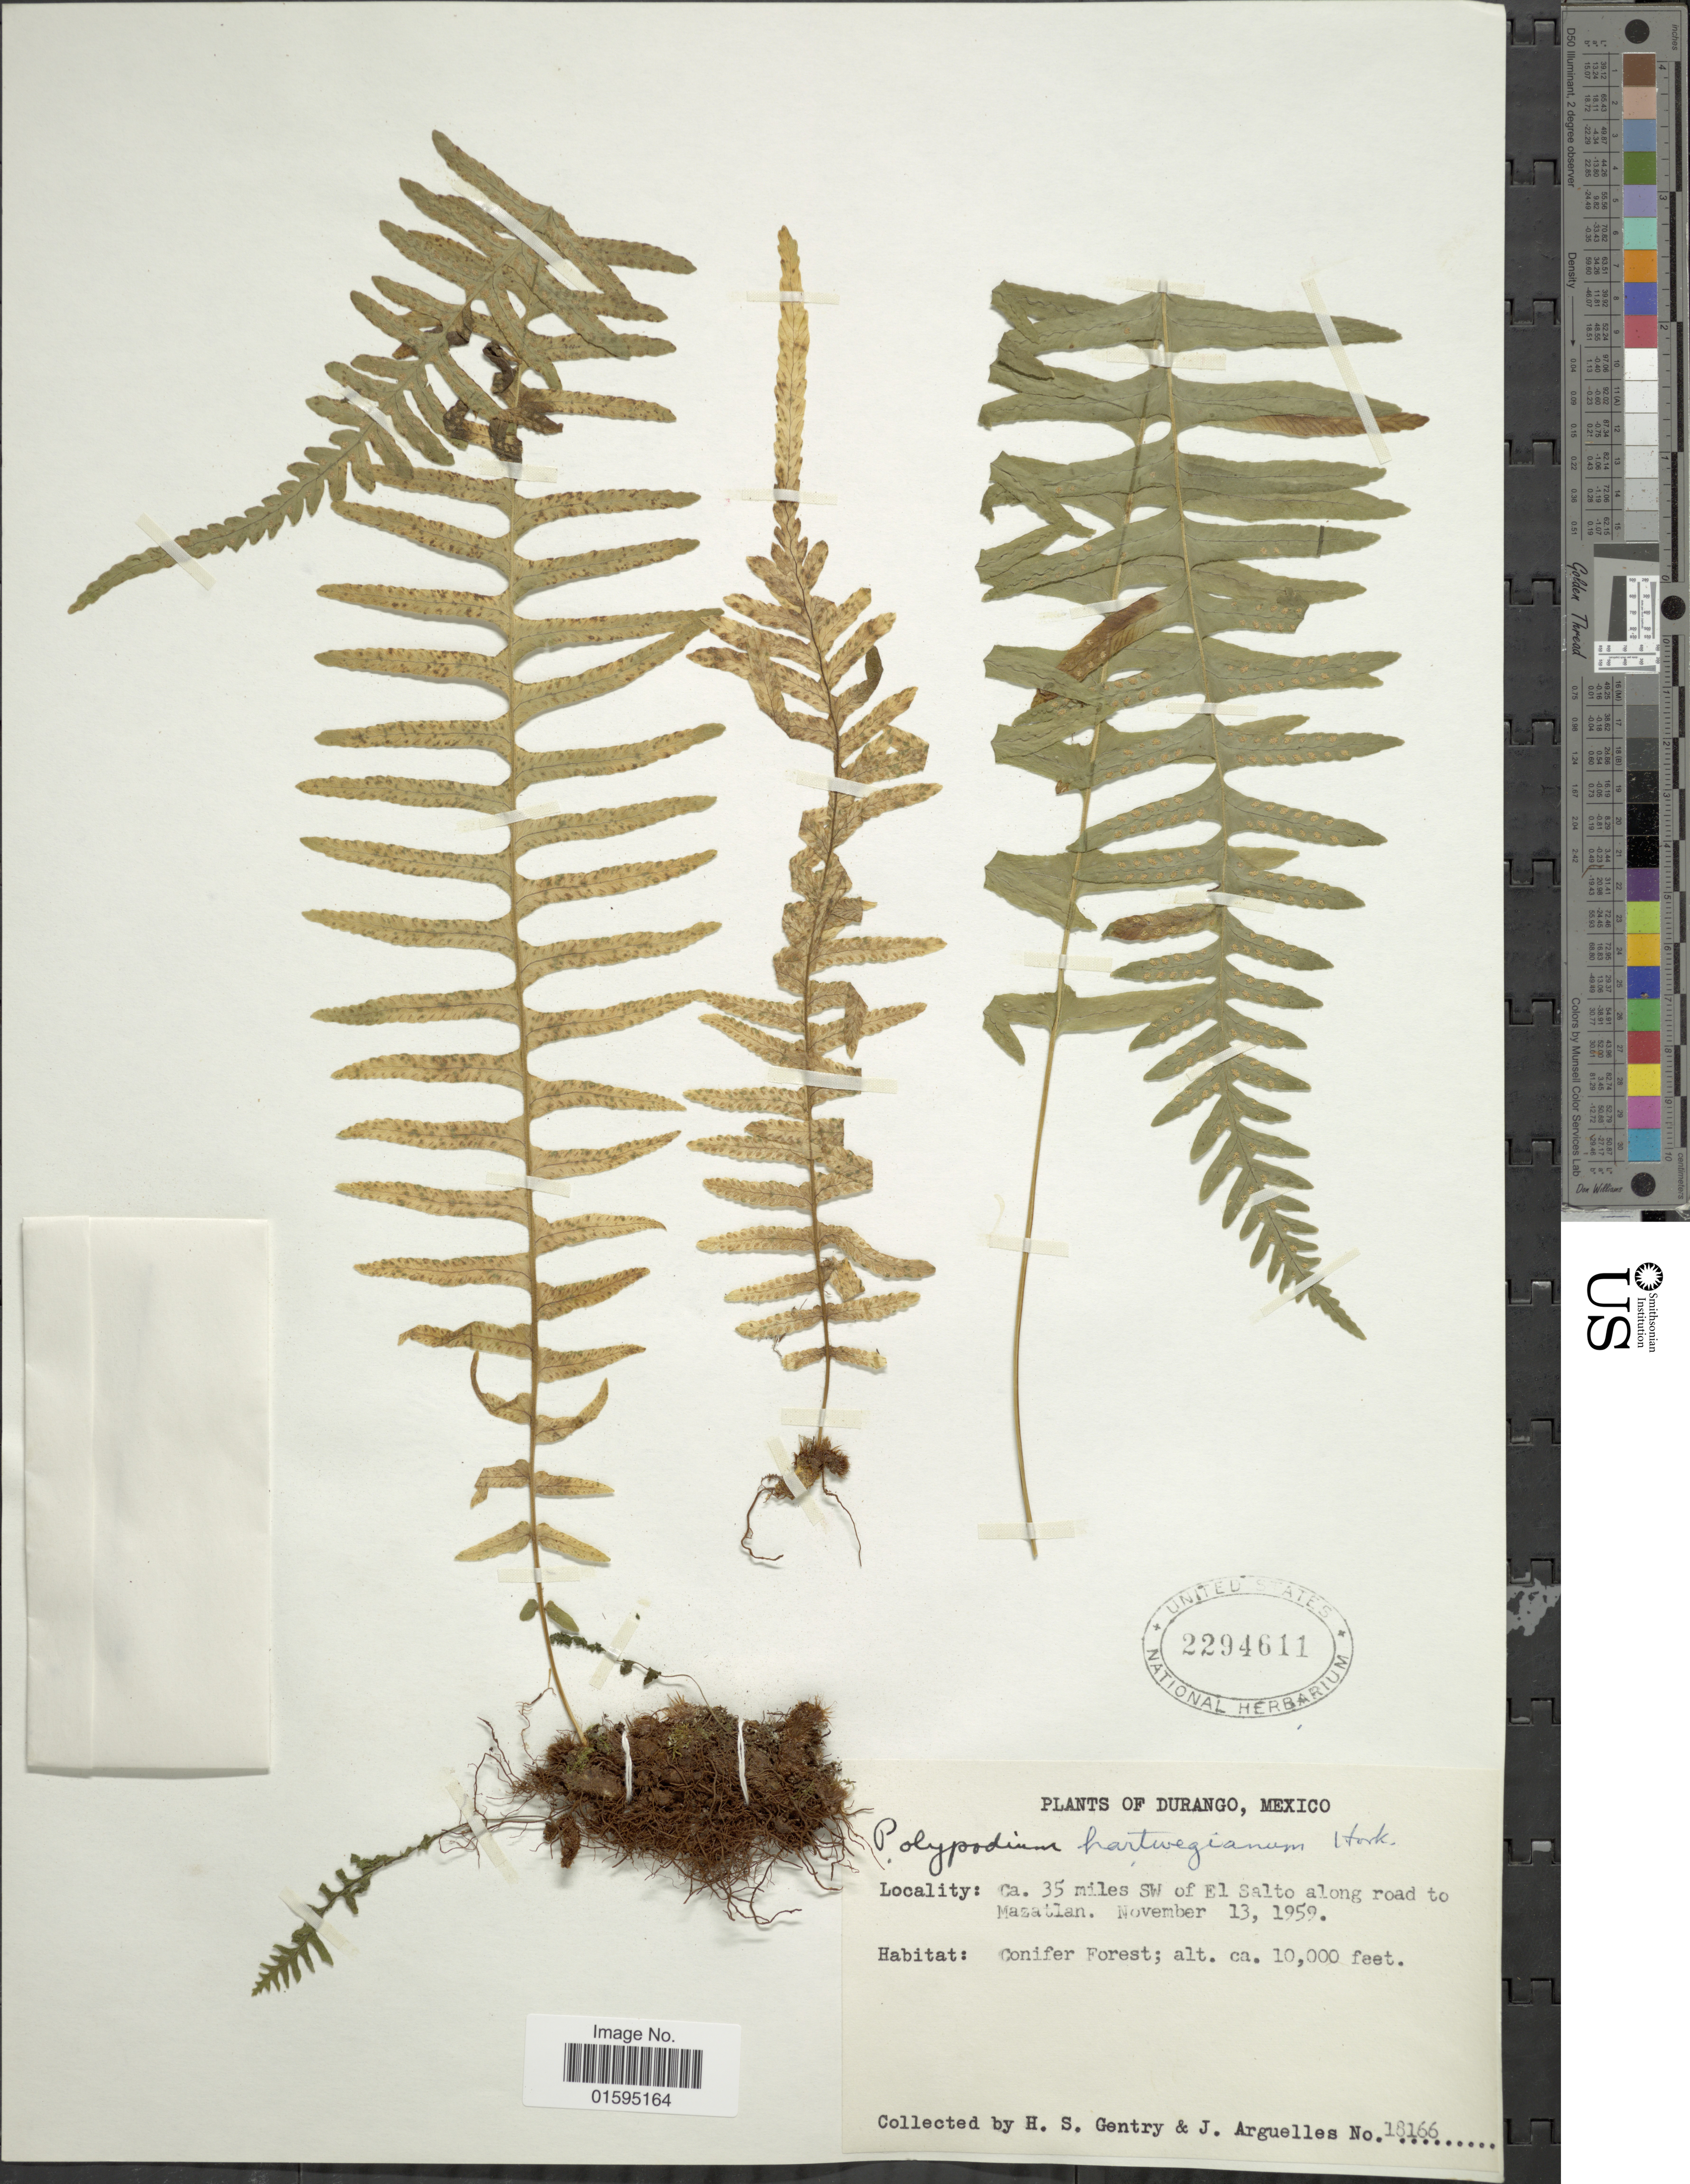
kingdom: Plantae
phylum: Tracheophyta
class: Polypodiopsida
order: Polypodiales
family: Polypodiaceae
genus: Polypodium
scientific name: Polypodium hartwegianum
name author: Hook.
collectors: H. S. Gentry & J. Arguelles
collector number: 18166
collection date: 1959-11-13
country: Mexico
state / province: Durango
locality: Ca. 35 miles SW of El Salto along road to Mazatlan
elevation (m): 3048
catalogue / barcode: US 2294611